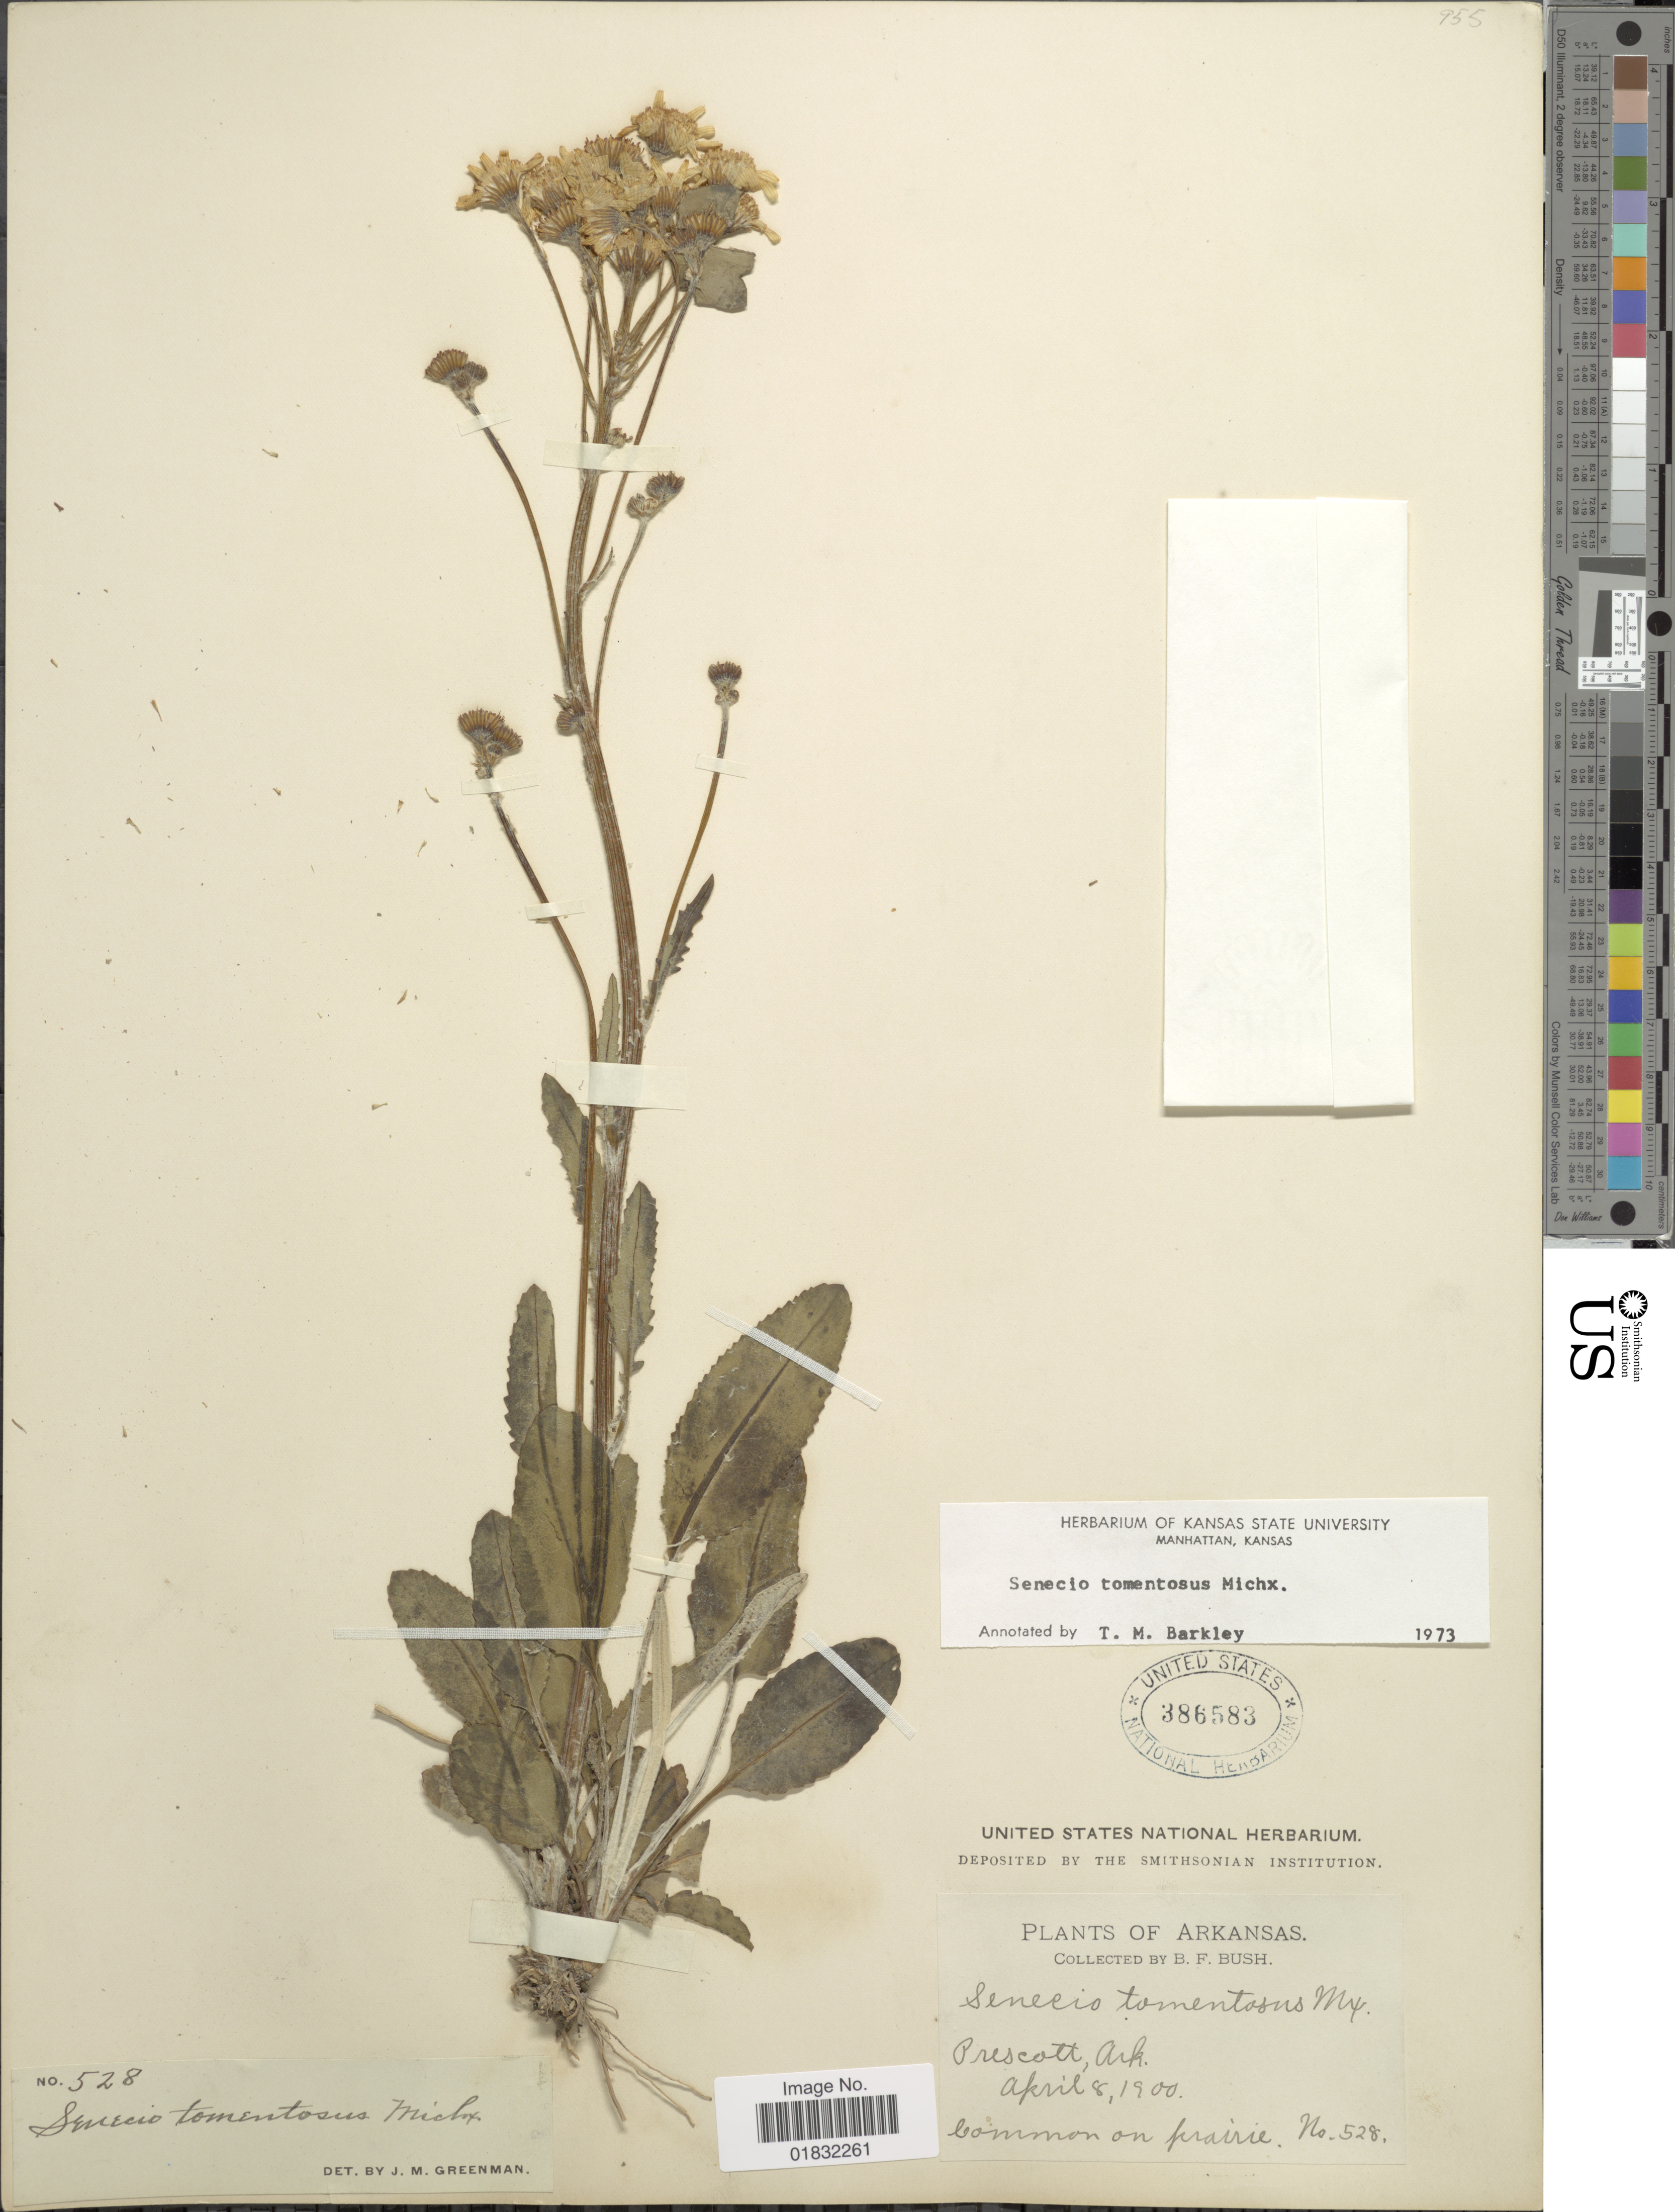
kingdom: Plantae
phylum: Tracheophyta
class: Magnoliopsida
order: Asterales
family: Asteraceae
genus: Packera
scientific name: Packera dubia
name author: (Spreng.) Trock & Mabb.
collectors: B. F. Bush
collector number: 528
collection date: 1900-04-08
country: United States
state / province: Arkansas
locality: Prescott, coomon on prairie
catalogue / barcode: US 386583